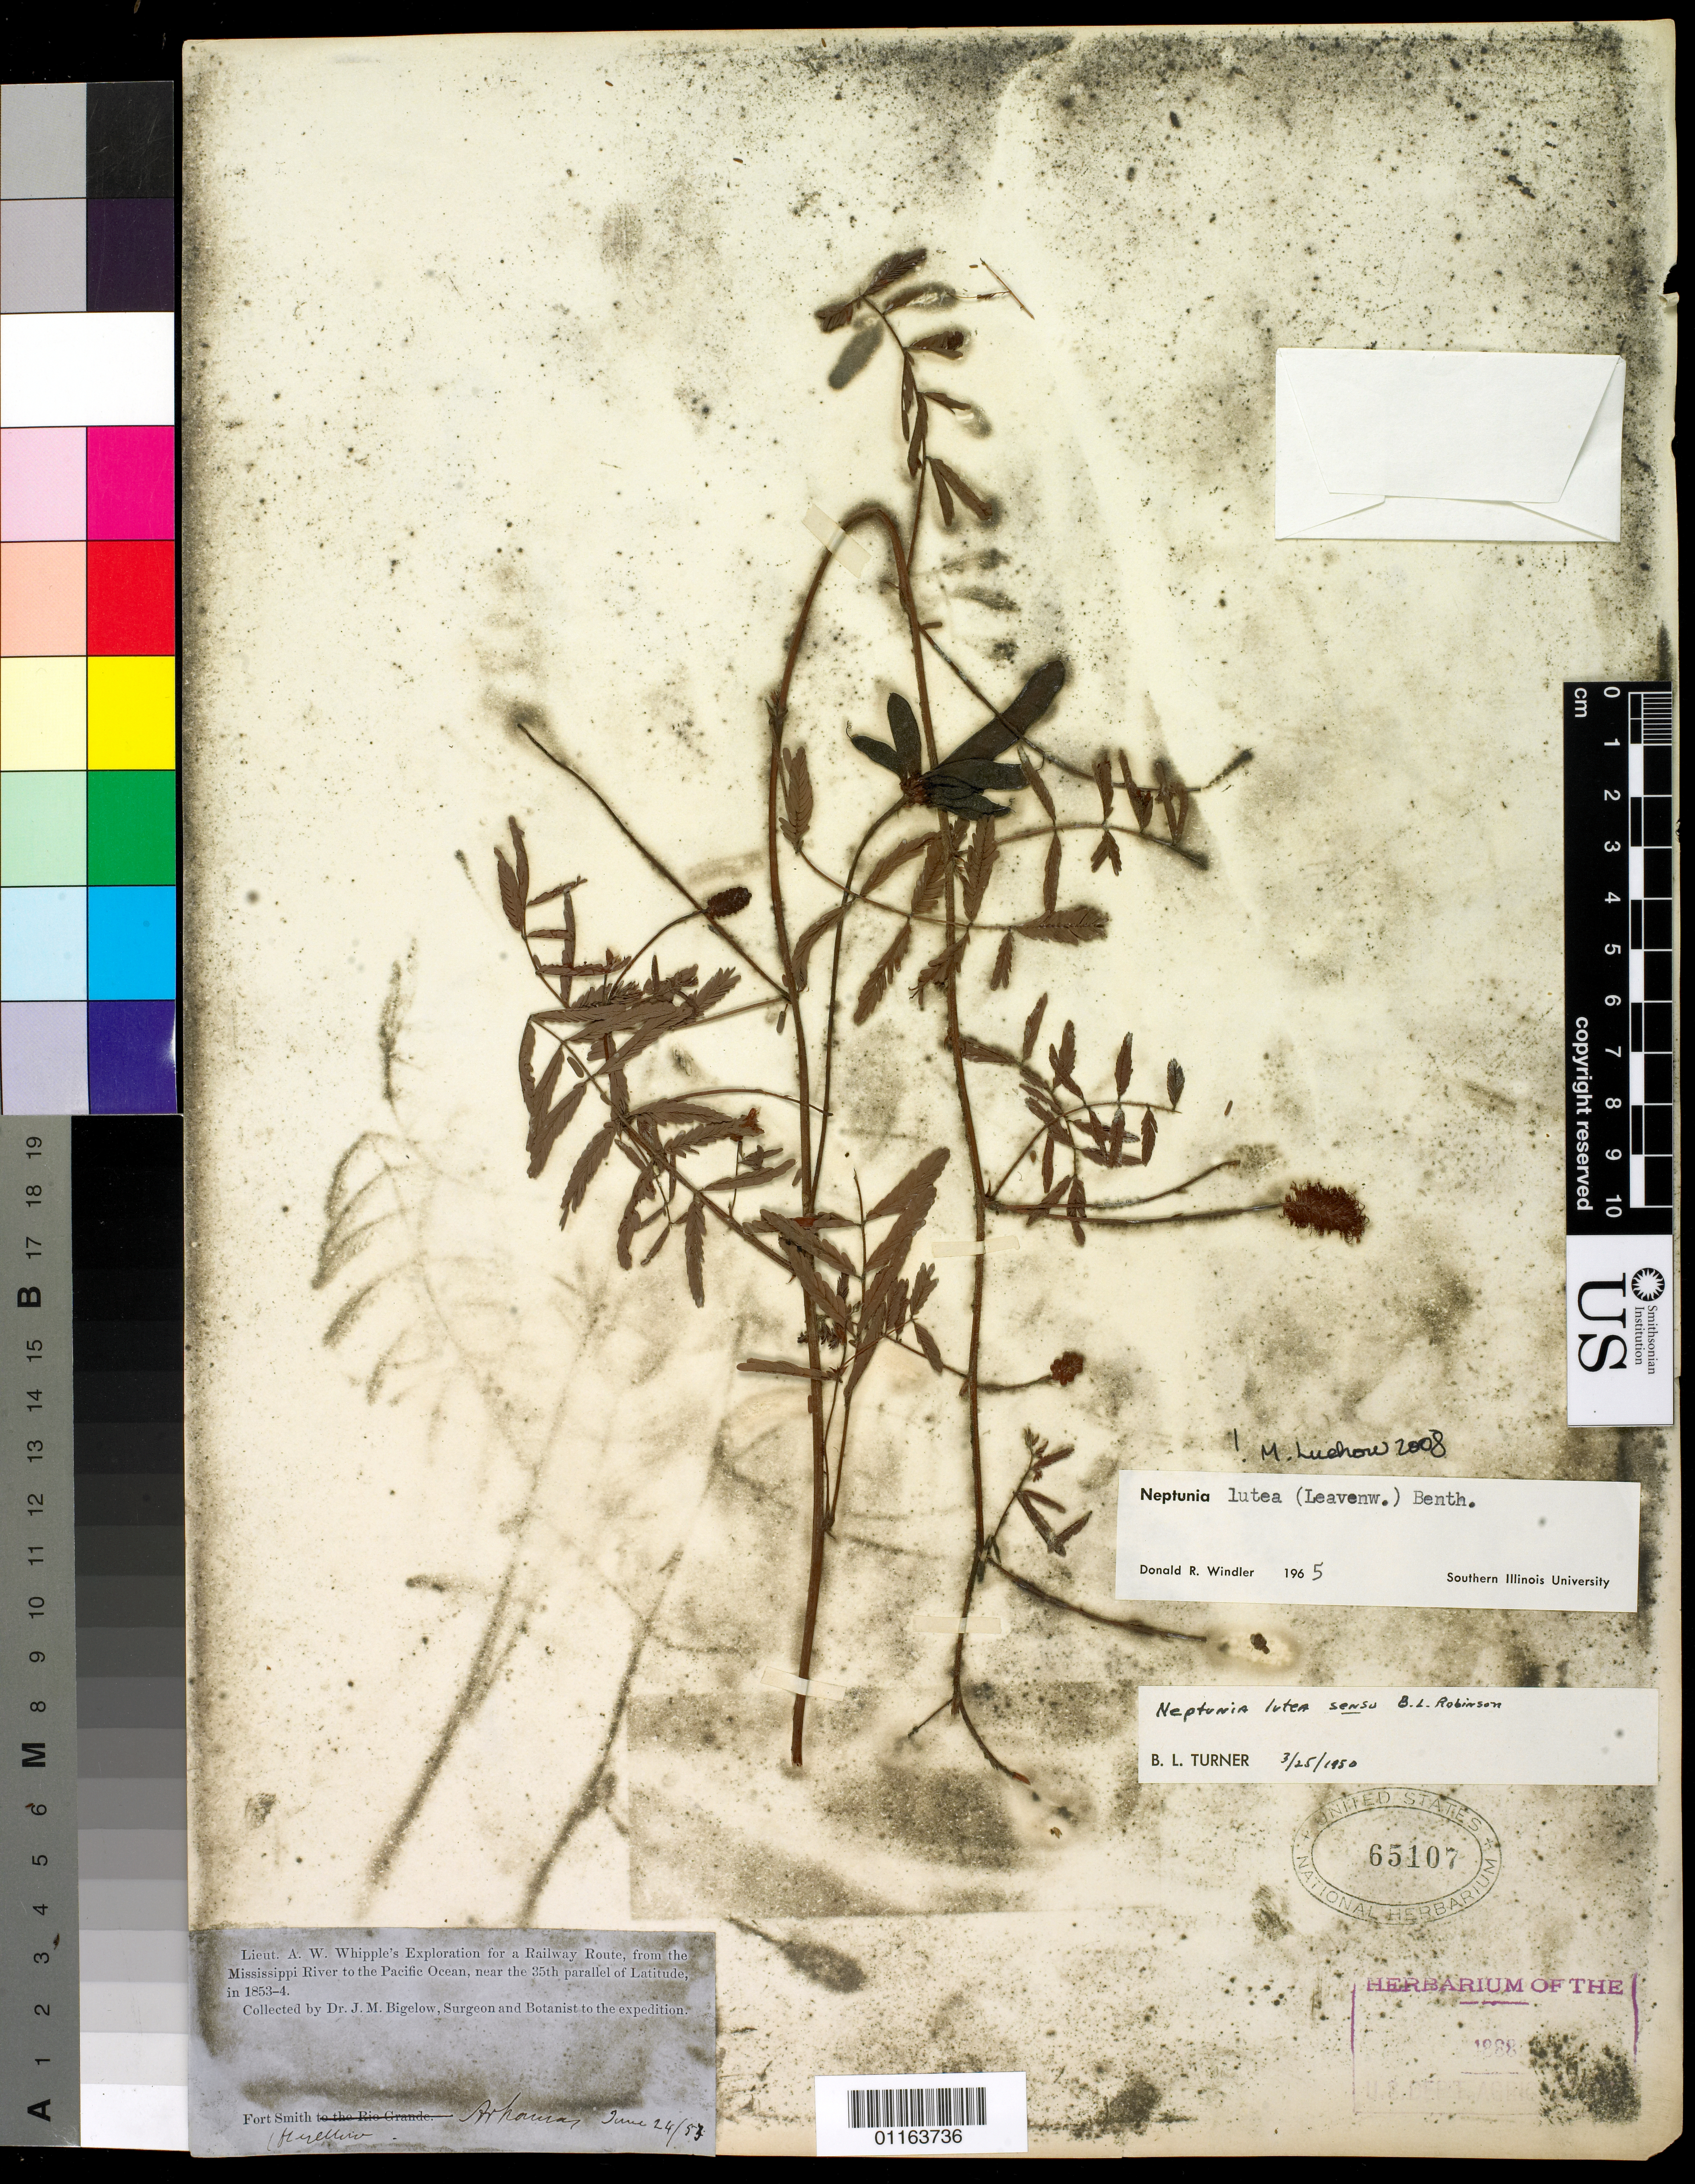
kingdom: Plantae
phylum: Tracheophyta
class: Magnoliopsida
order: Fabales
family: Fabaceae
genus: Neptunia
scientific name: Neptunia lutea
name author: (Leavenw.) Benth.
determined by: Windler, D. R.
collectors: J. M. Bigelow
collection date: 1853-06-24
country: United States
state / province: Arkansas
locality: Fort Smith.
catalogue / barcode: US 65107